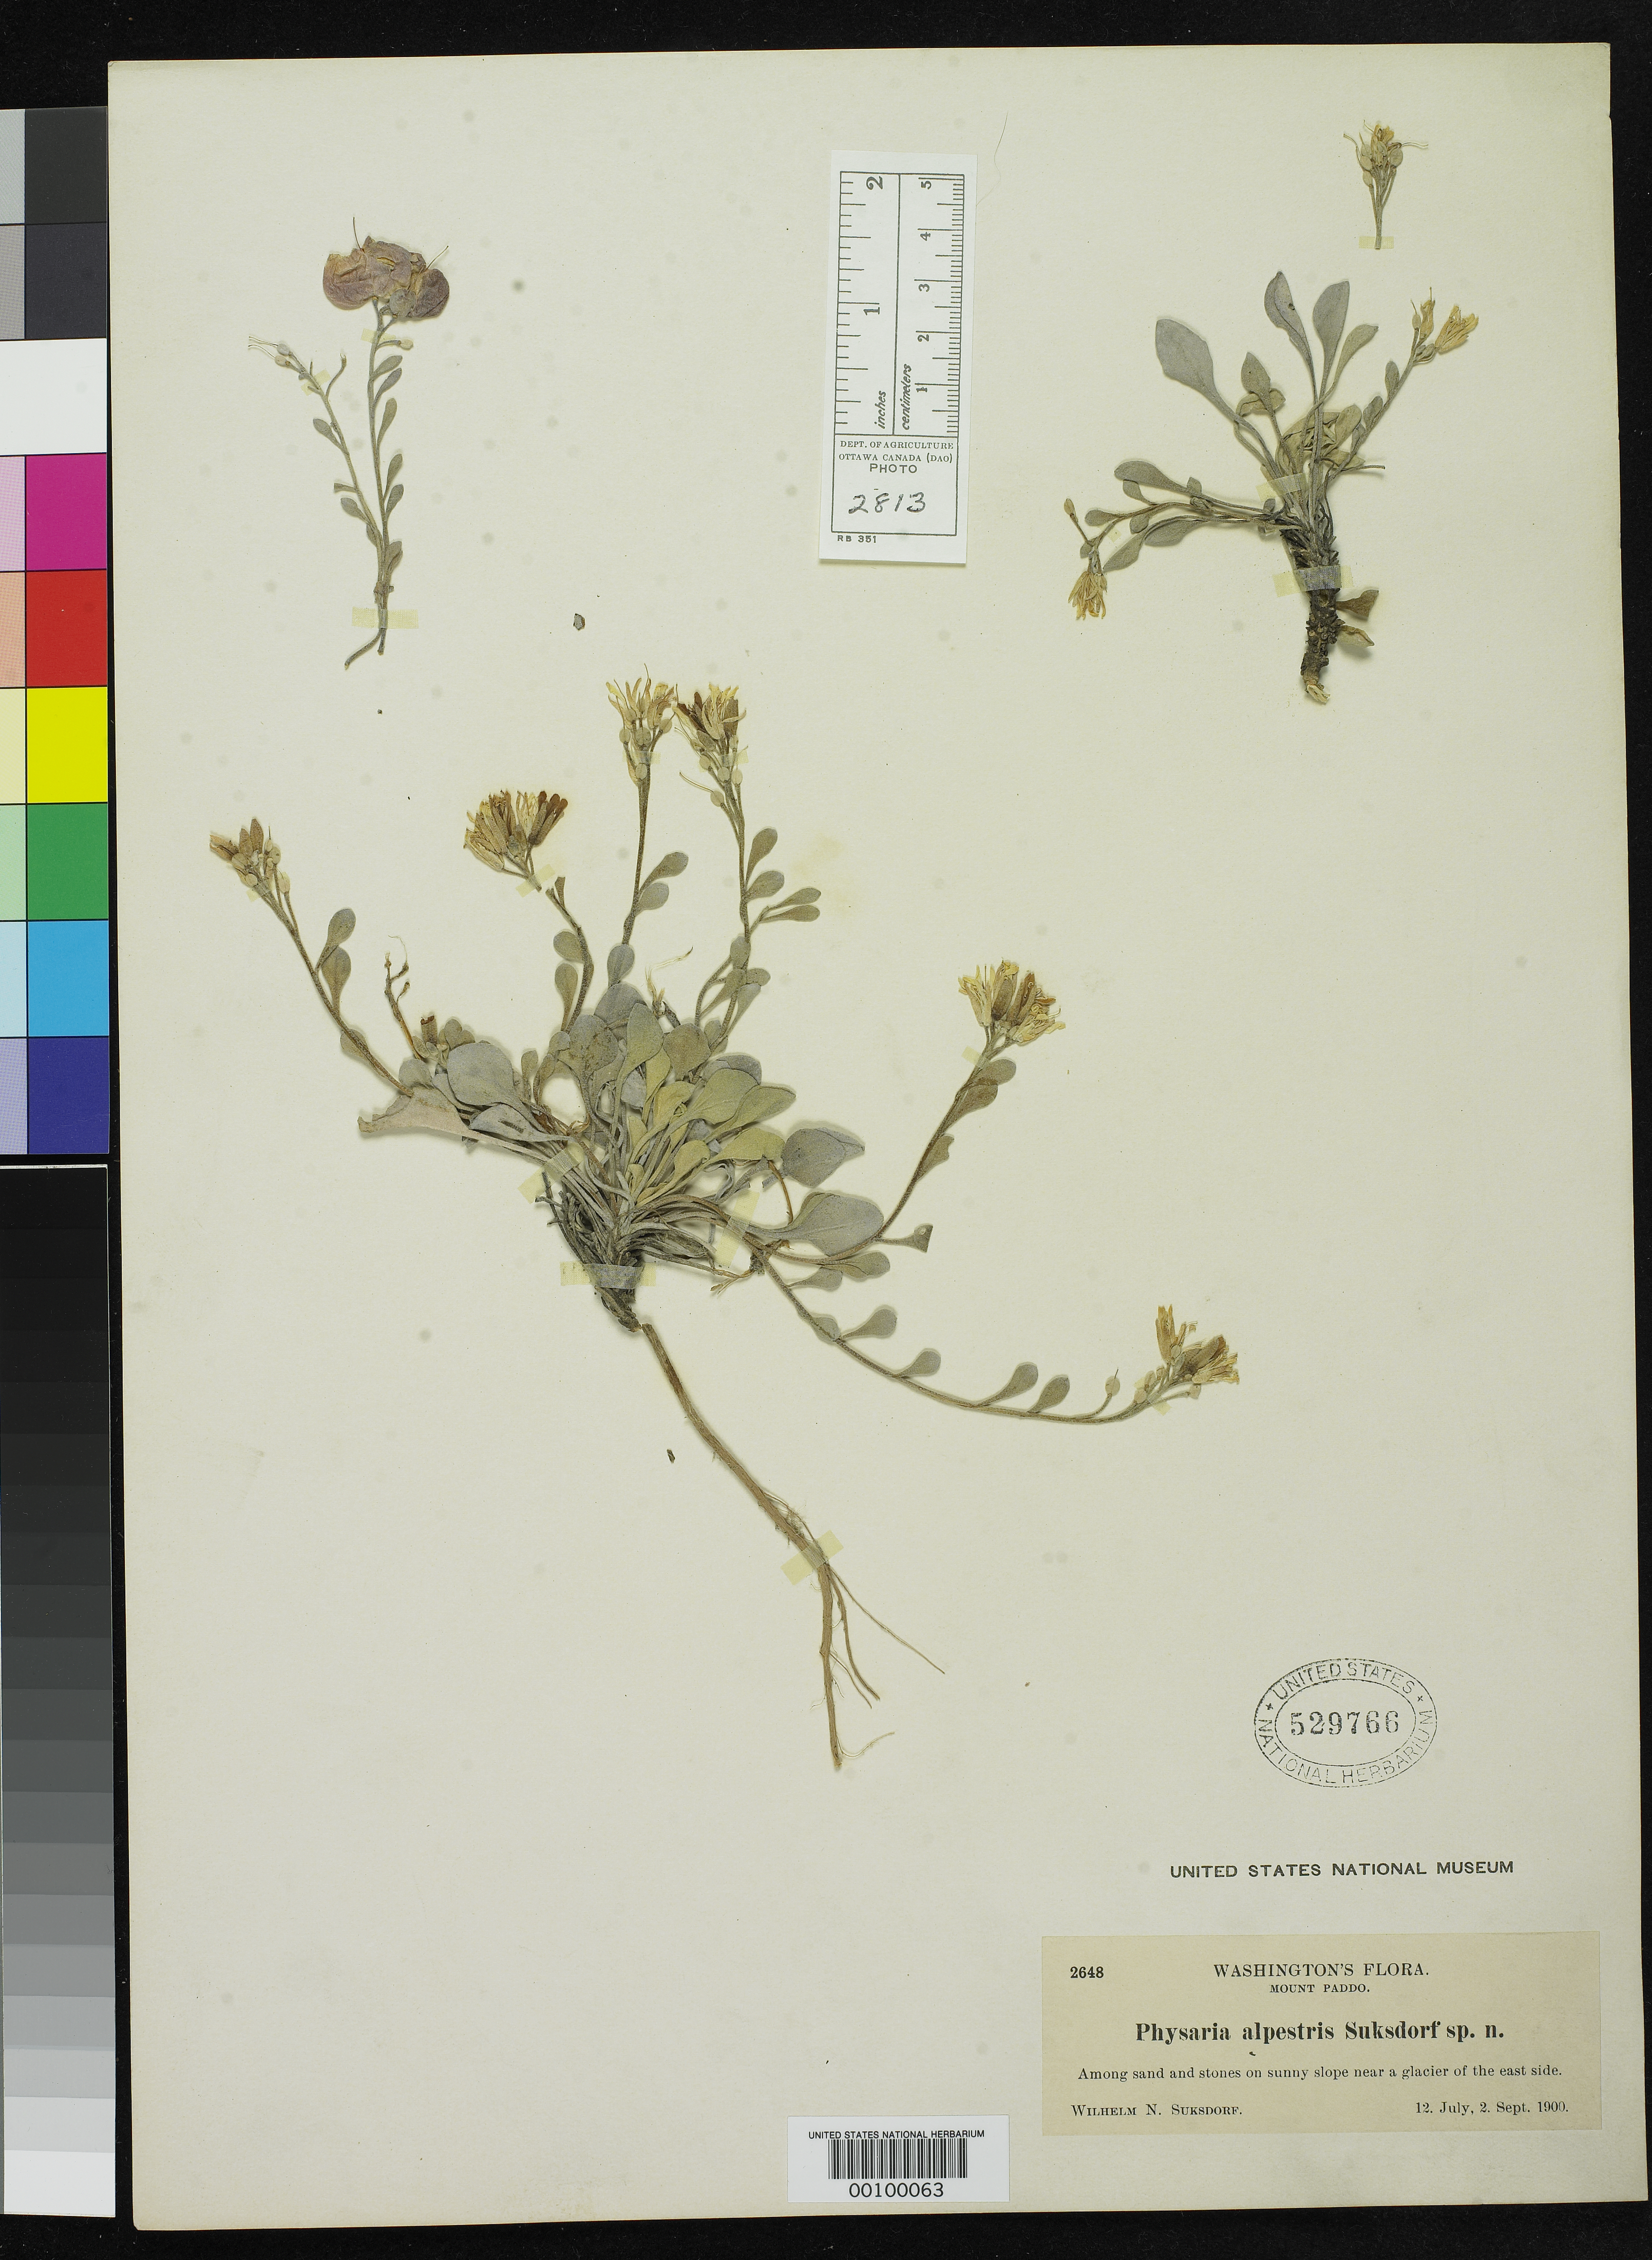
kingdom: Plantae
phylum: Tracheophyta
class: Magnoliopsida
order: Brassicales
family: Brassicaceae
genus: Physaria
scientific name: Physaria alpestris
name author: Suksd.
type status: Isosyntype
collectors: W. N. Suksdorf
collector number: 2648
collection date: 1900-07-12,1900-09-02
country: United States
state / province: Washington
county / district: Skamania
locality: Mount Paddo.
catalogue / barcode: US 529766